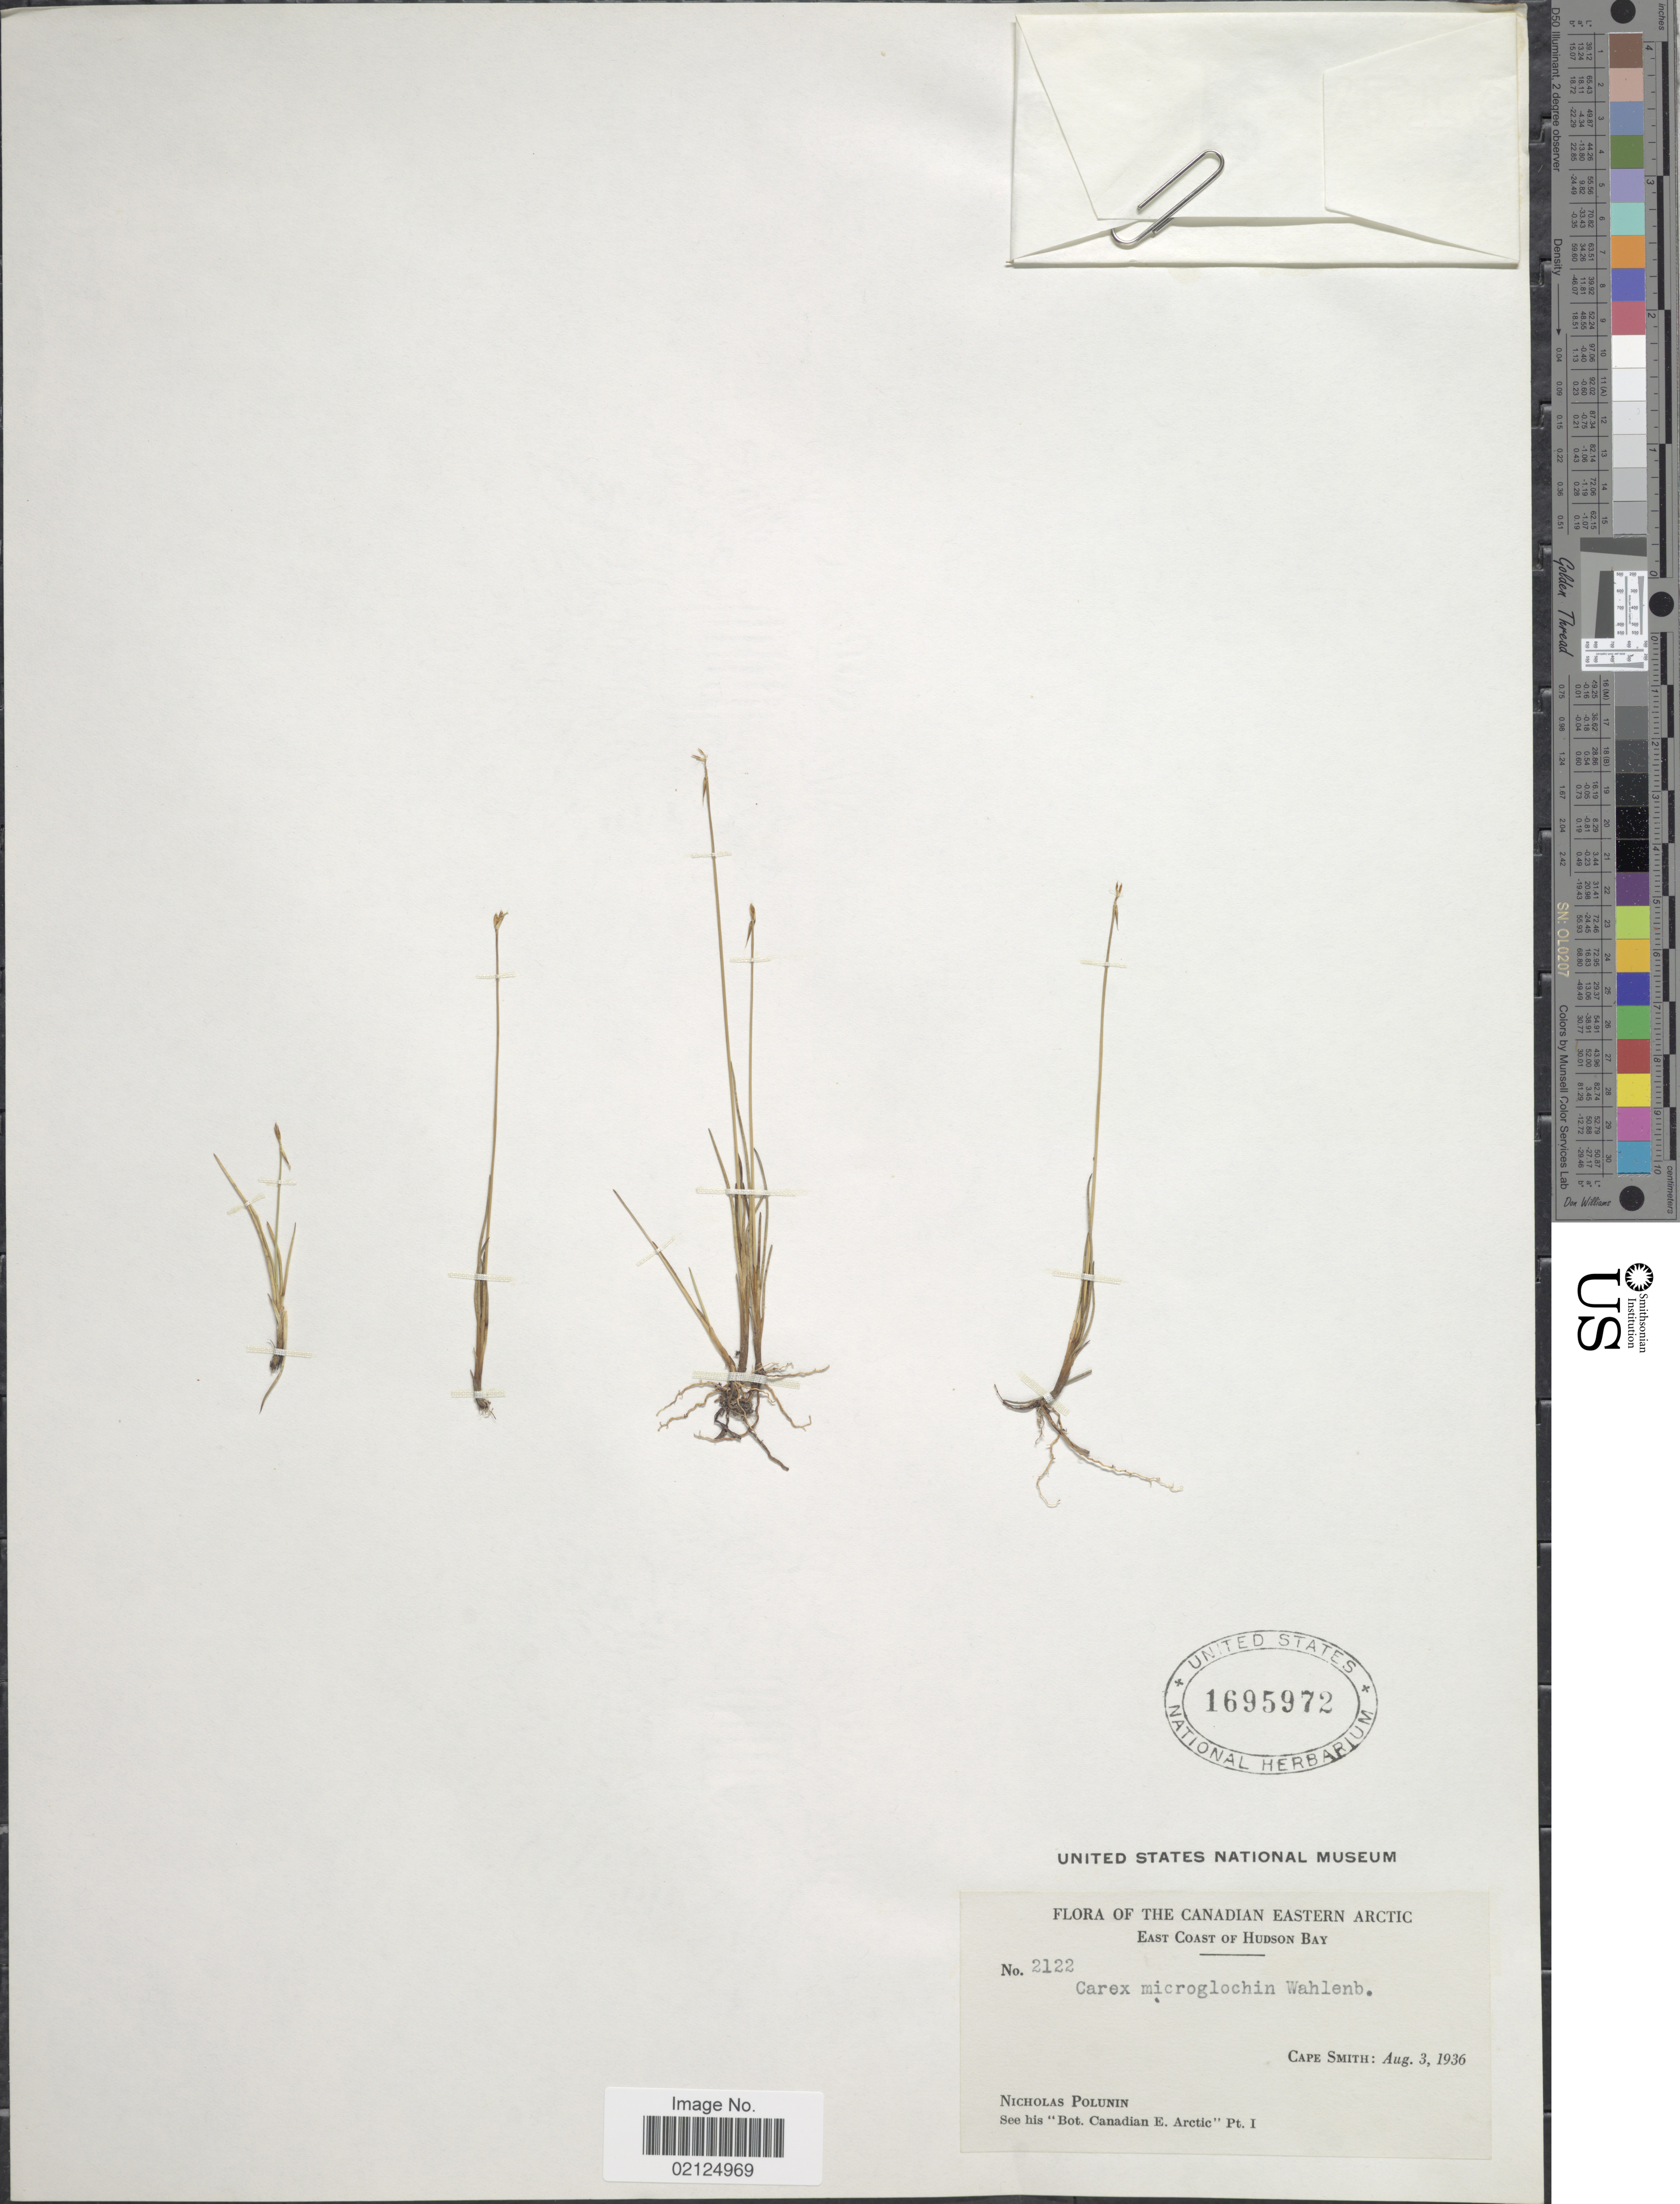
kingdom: Plantae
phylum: Tracheophyta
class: Liliopsida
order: Poales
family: Cyperaceae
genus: Carex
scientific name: Carex microglochin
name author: Wahlenb.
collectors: N. V. Polunin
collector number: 2122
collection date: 1936-08-03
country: Canada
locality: Canadian Eastern Arctic, East Coast of Hudson Bay, Cape Smith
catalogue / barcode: US 1695972